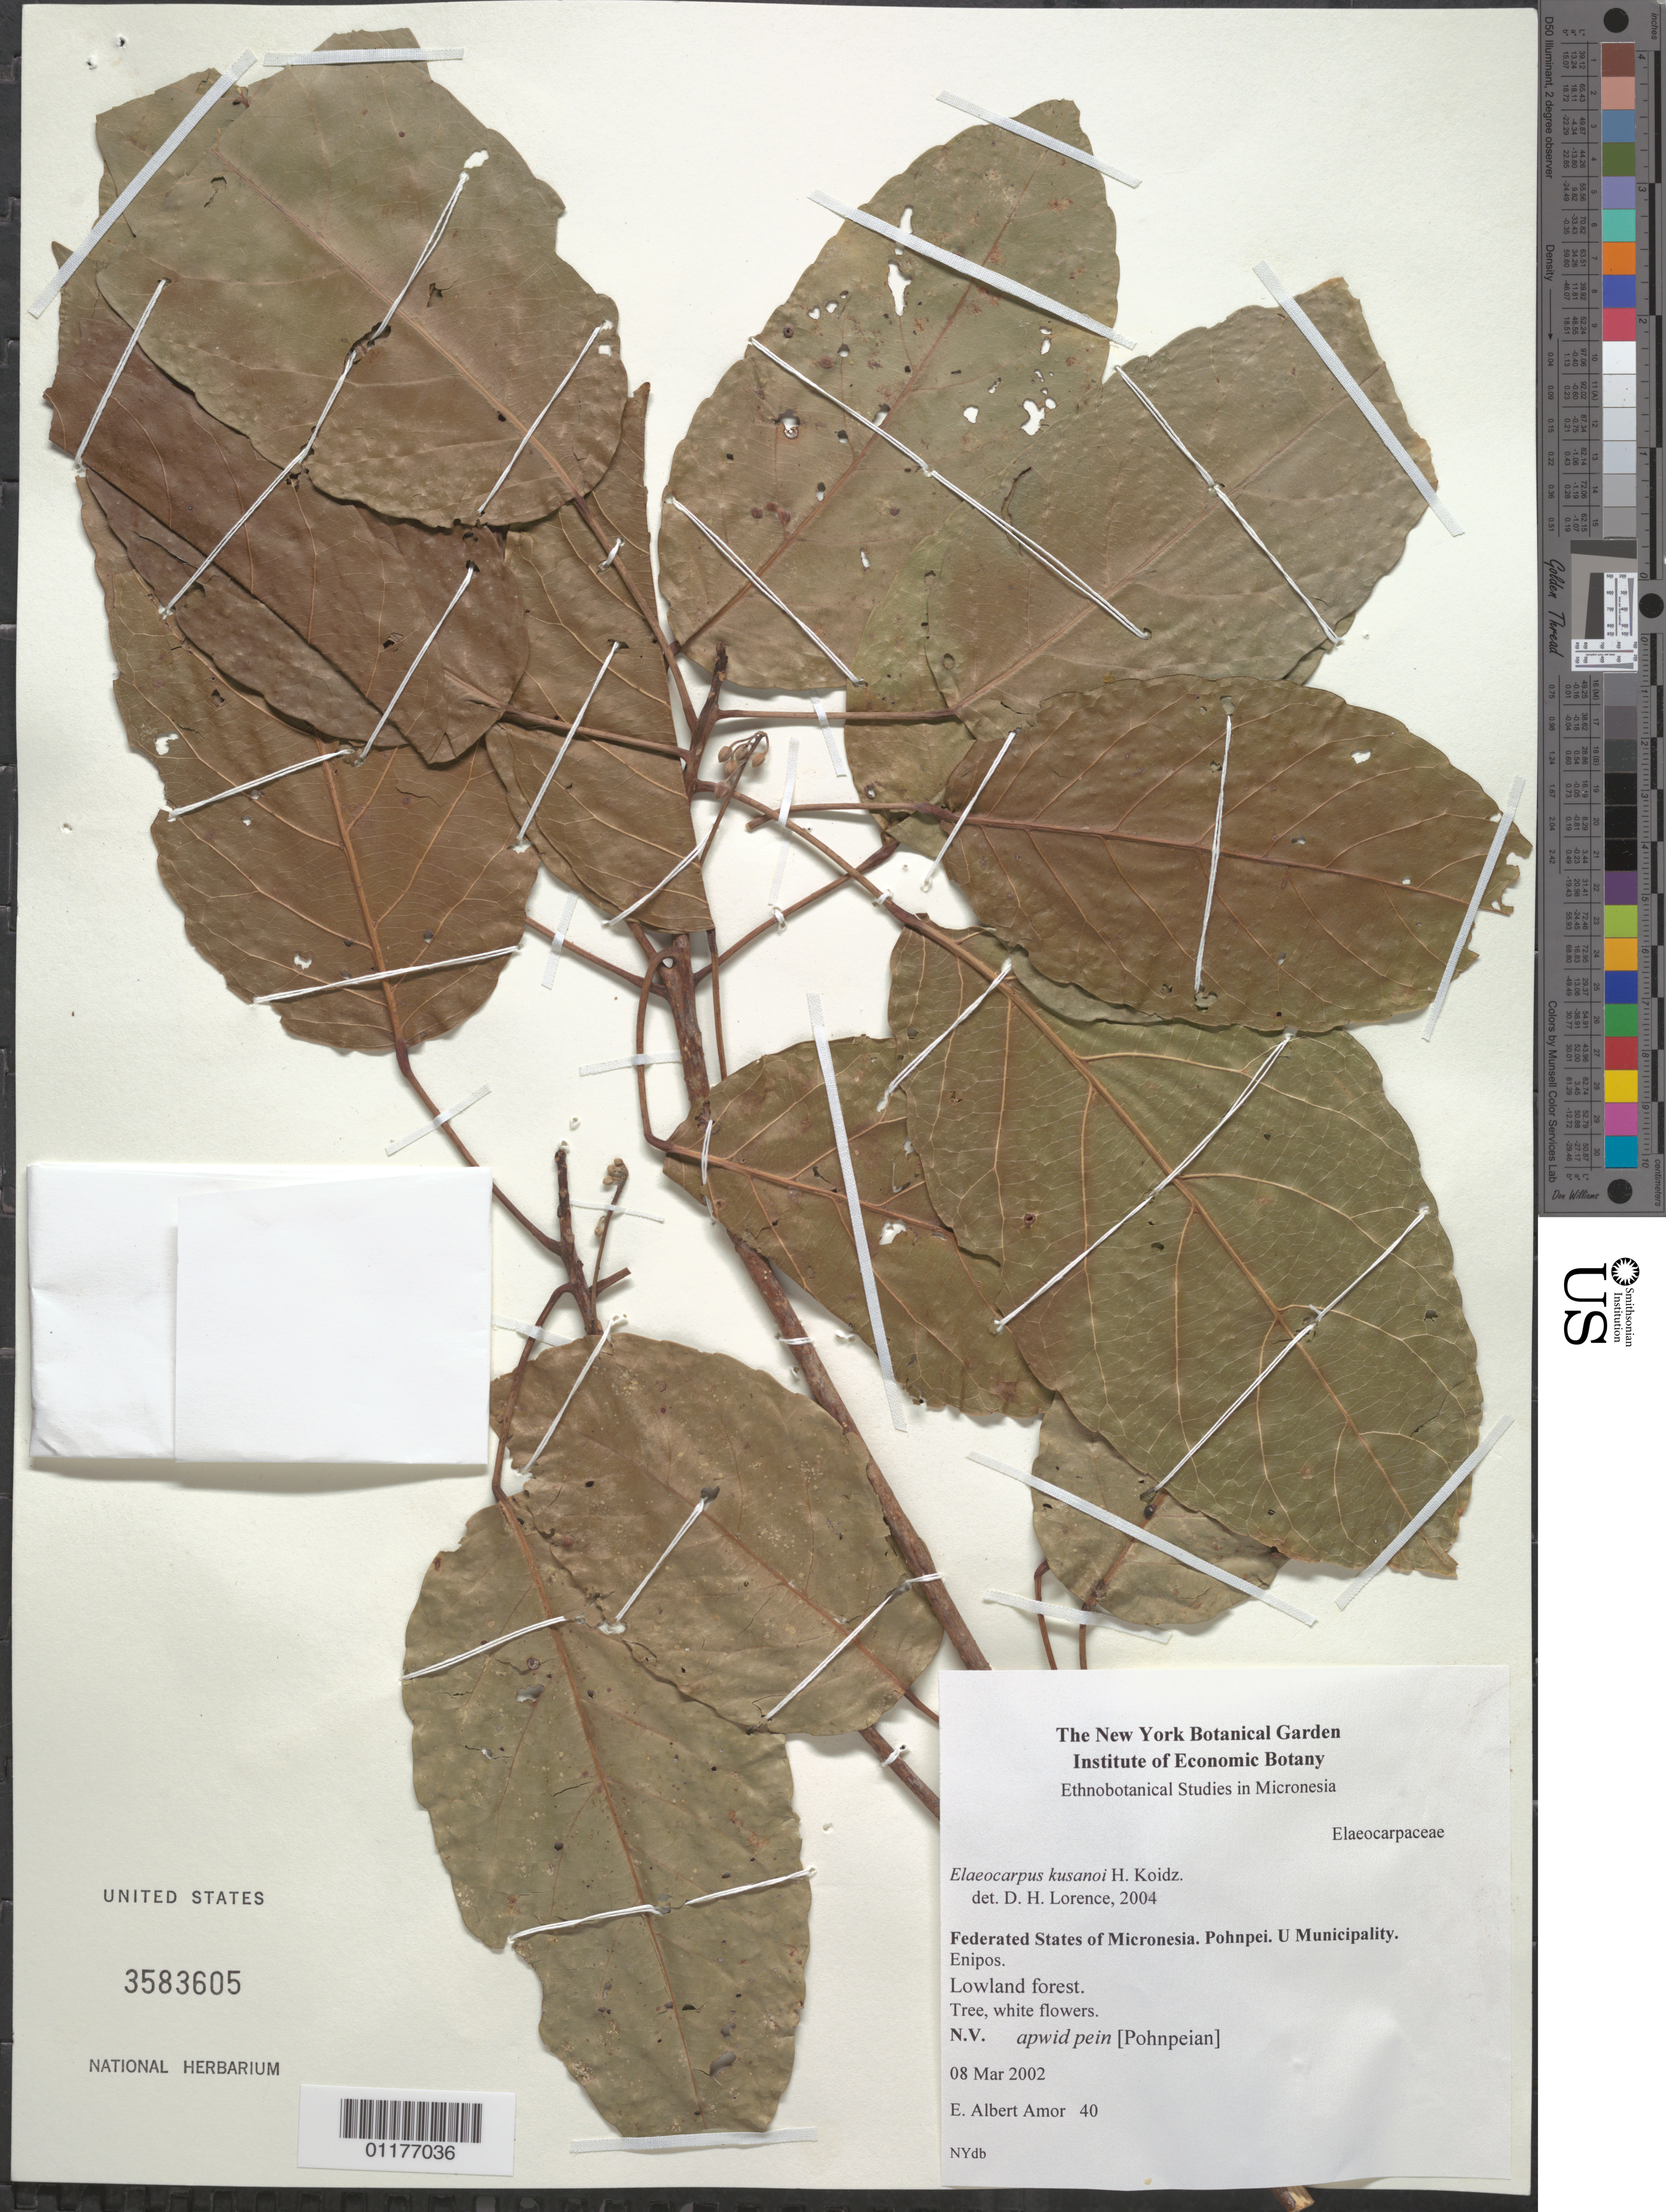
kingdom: Plantae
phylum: Tracheophyta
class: Magnoliopsida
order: Oxalidales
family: Elaeocarpaceae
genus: Elaeocarpus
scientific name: Elaeocarpus kusanoi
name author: Koidz.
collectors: E. A. Amor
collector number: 40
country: Micronesia, Federated States of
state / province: Pohnpei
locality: Enipos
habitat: lowland forest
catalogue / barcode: US 3583605